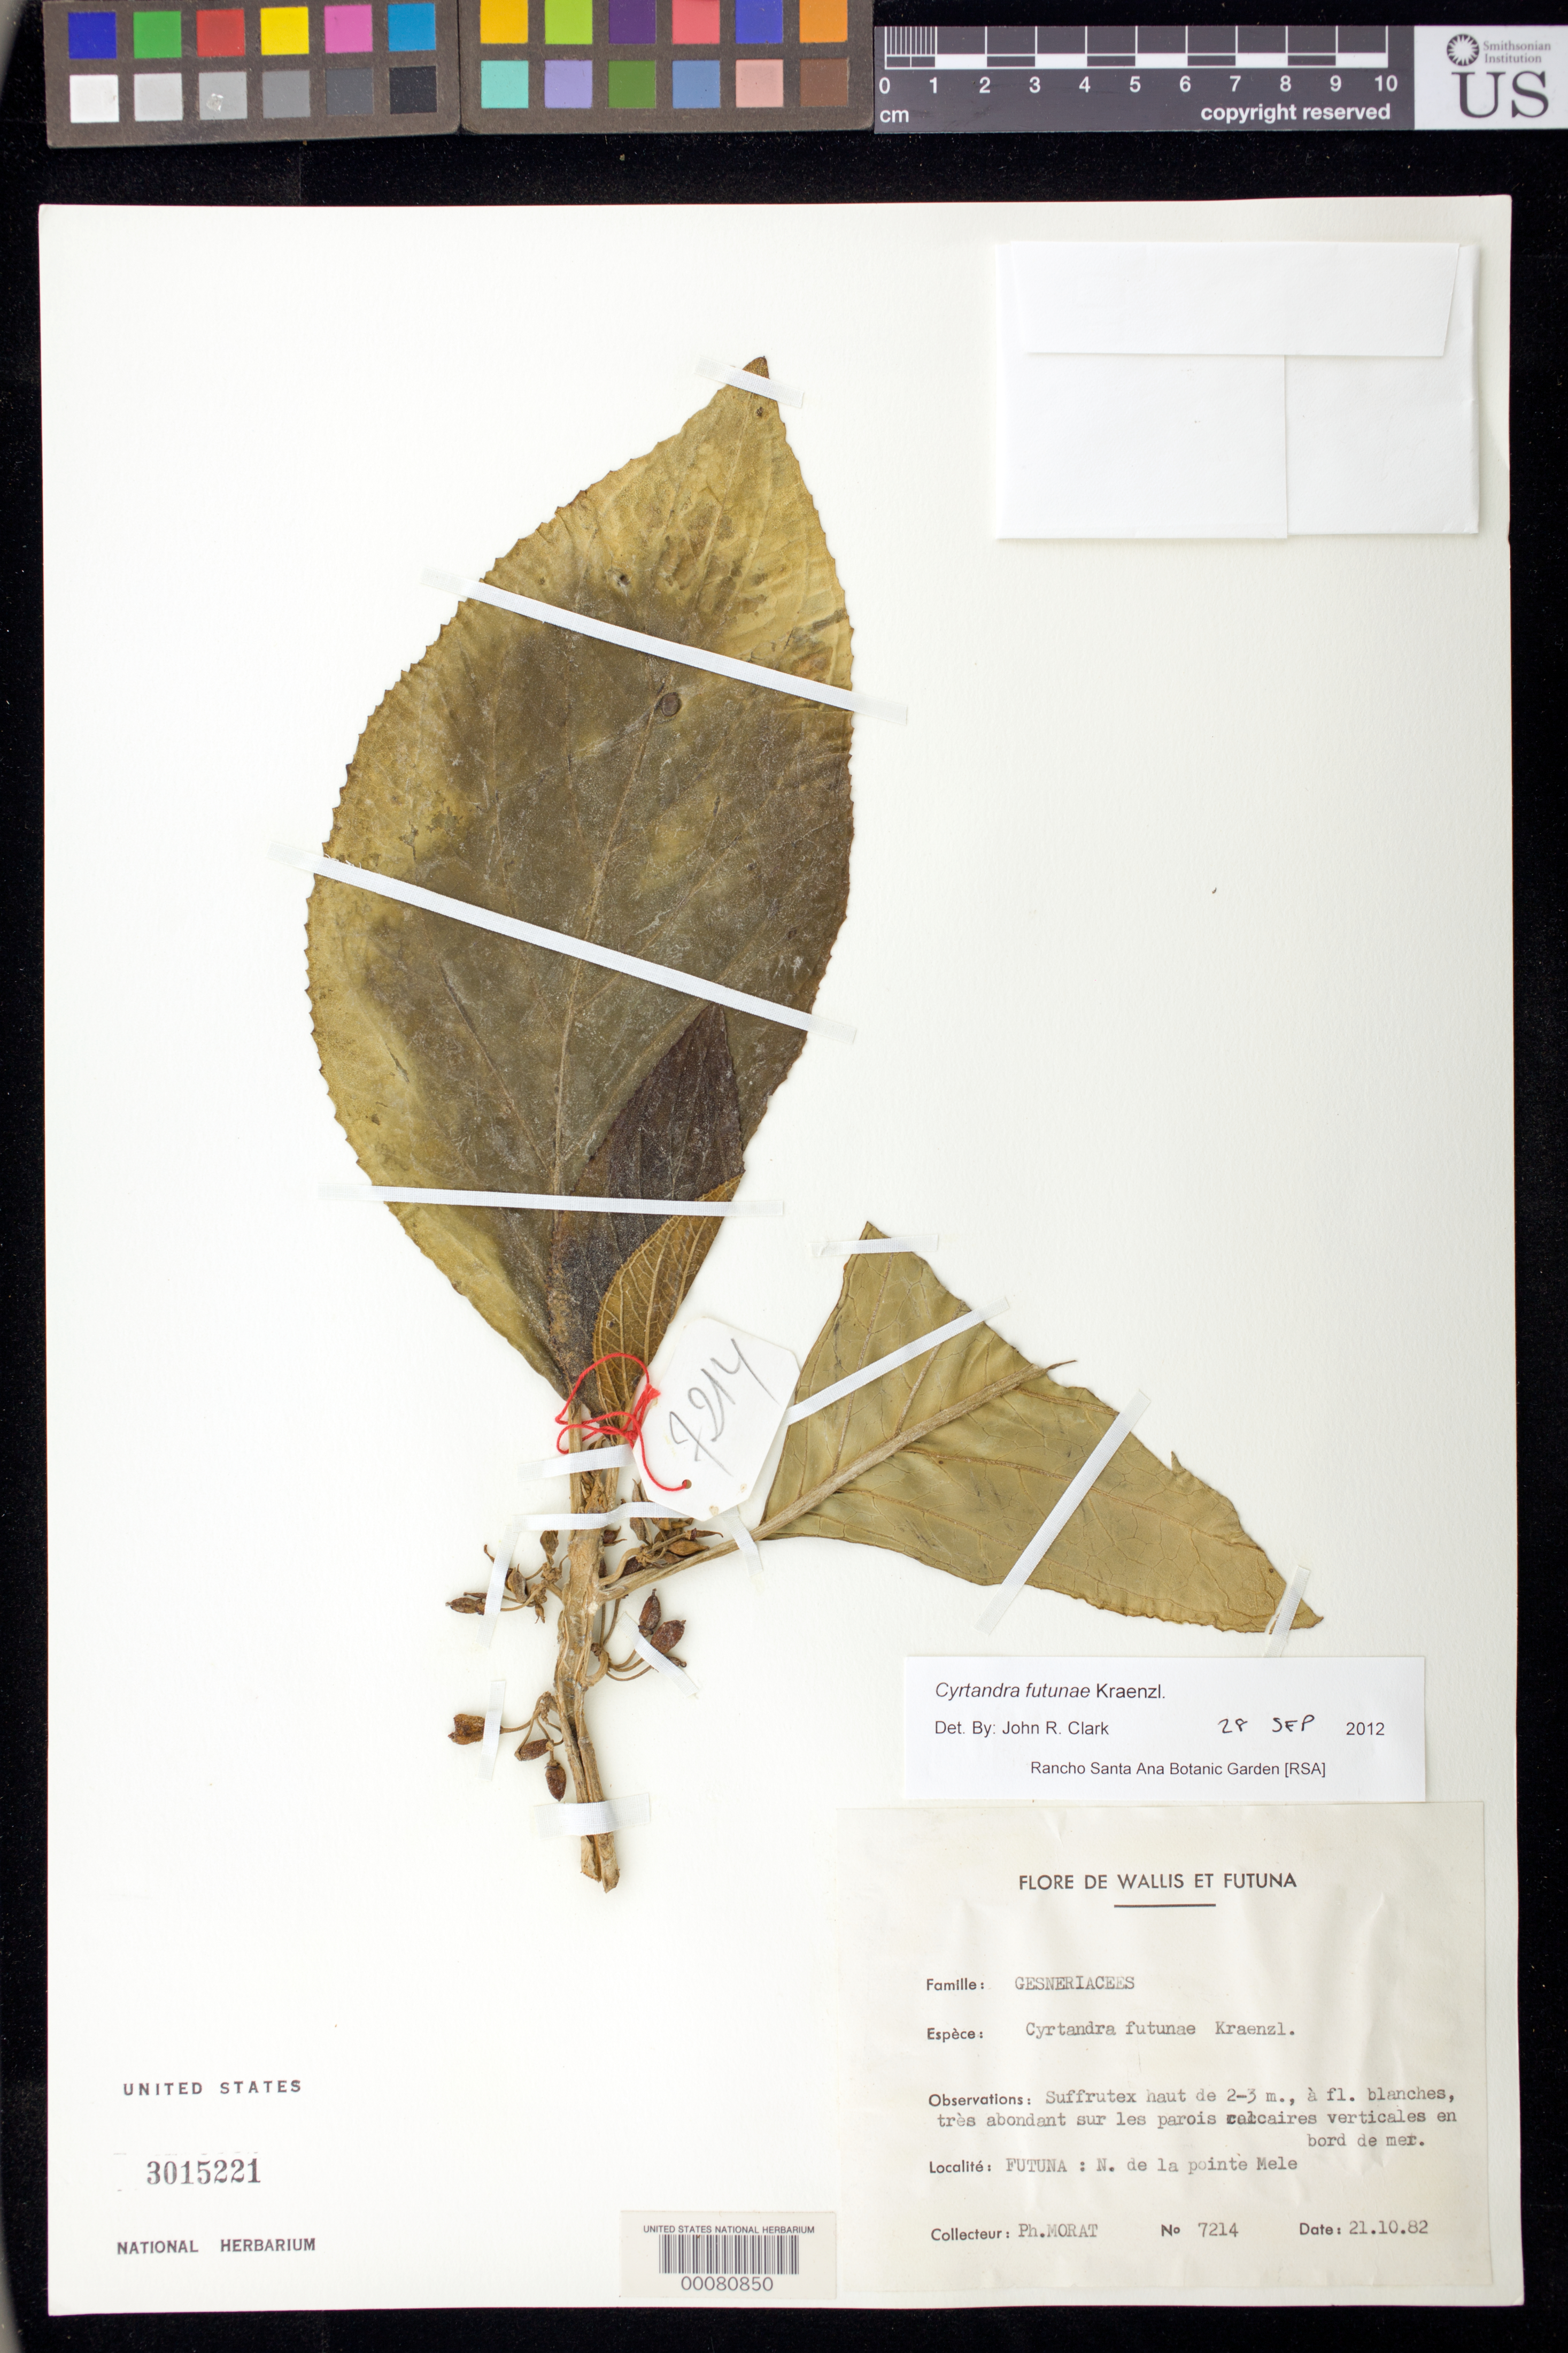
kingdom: Plantae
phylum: Tracheophyta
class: Magnoliopsida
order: Lamiales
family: Gesneriaceae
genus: Cyrtandra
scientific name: Cyrtandra futunae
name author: Kraenzl.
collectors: P. Morat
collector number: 7214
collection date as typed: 21 Oct 1982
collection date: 1982-10-21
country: Wallis and Futuna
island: Futuna I.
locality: N of mele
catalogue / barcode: US 3015221